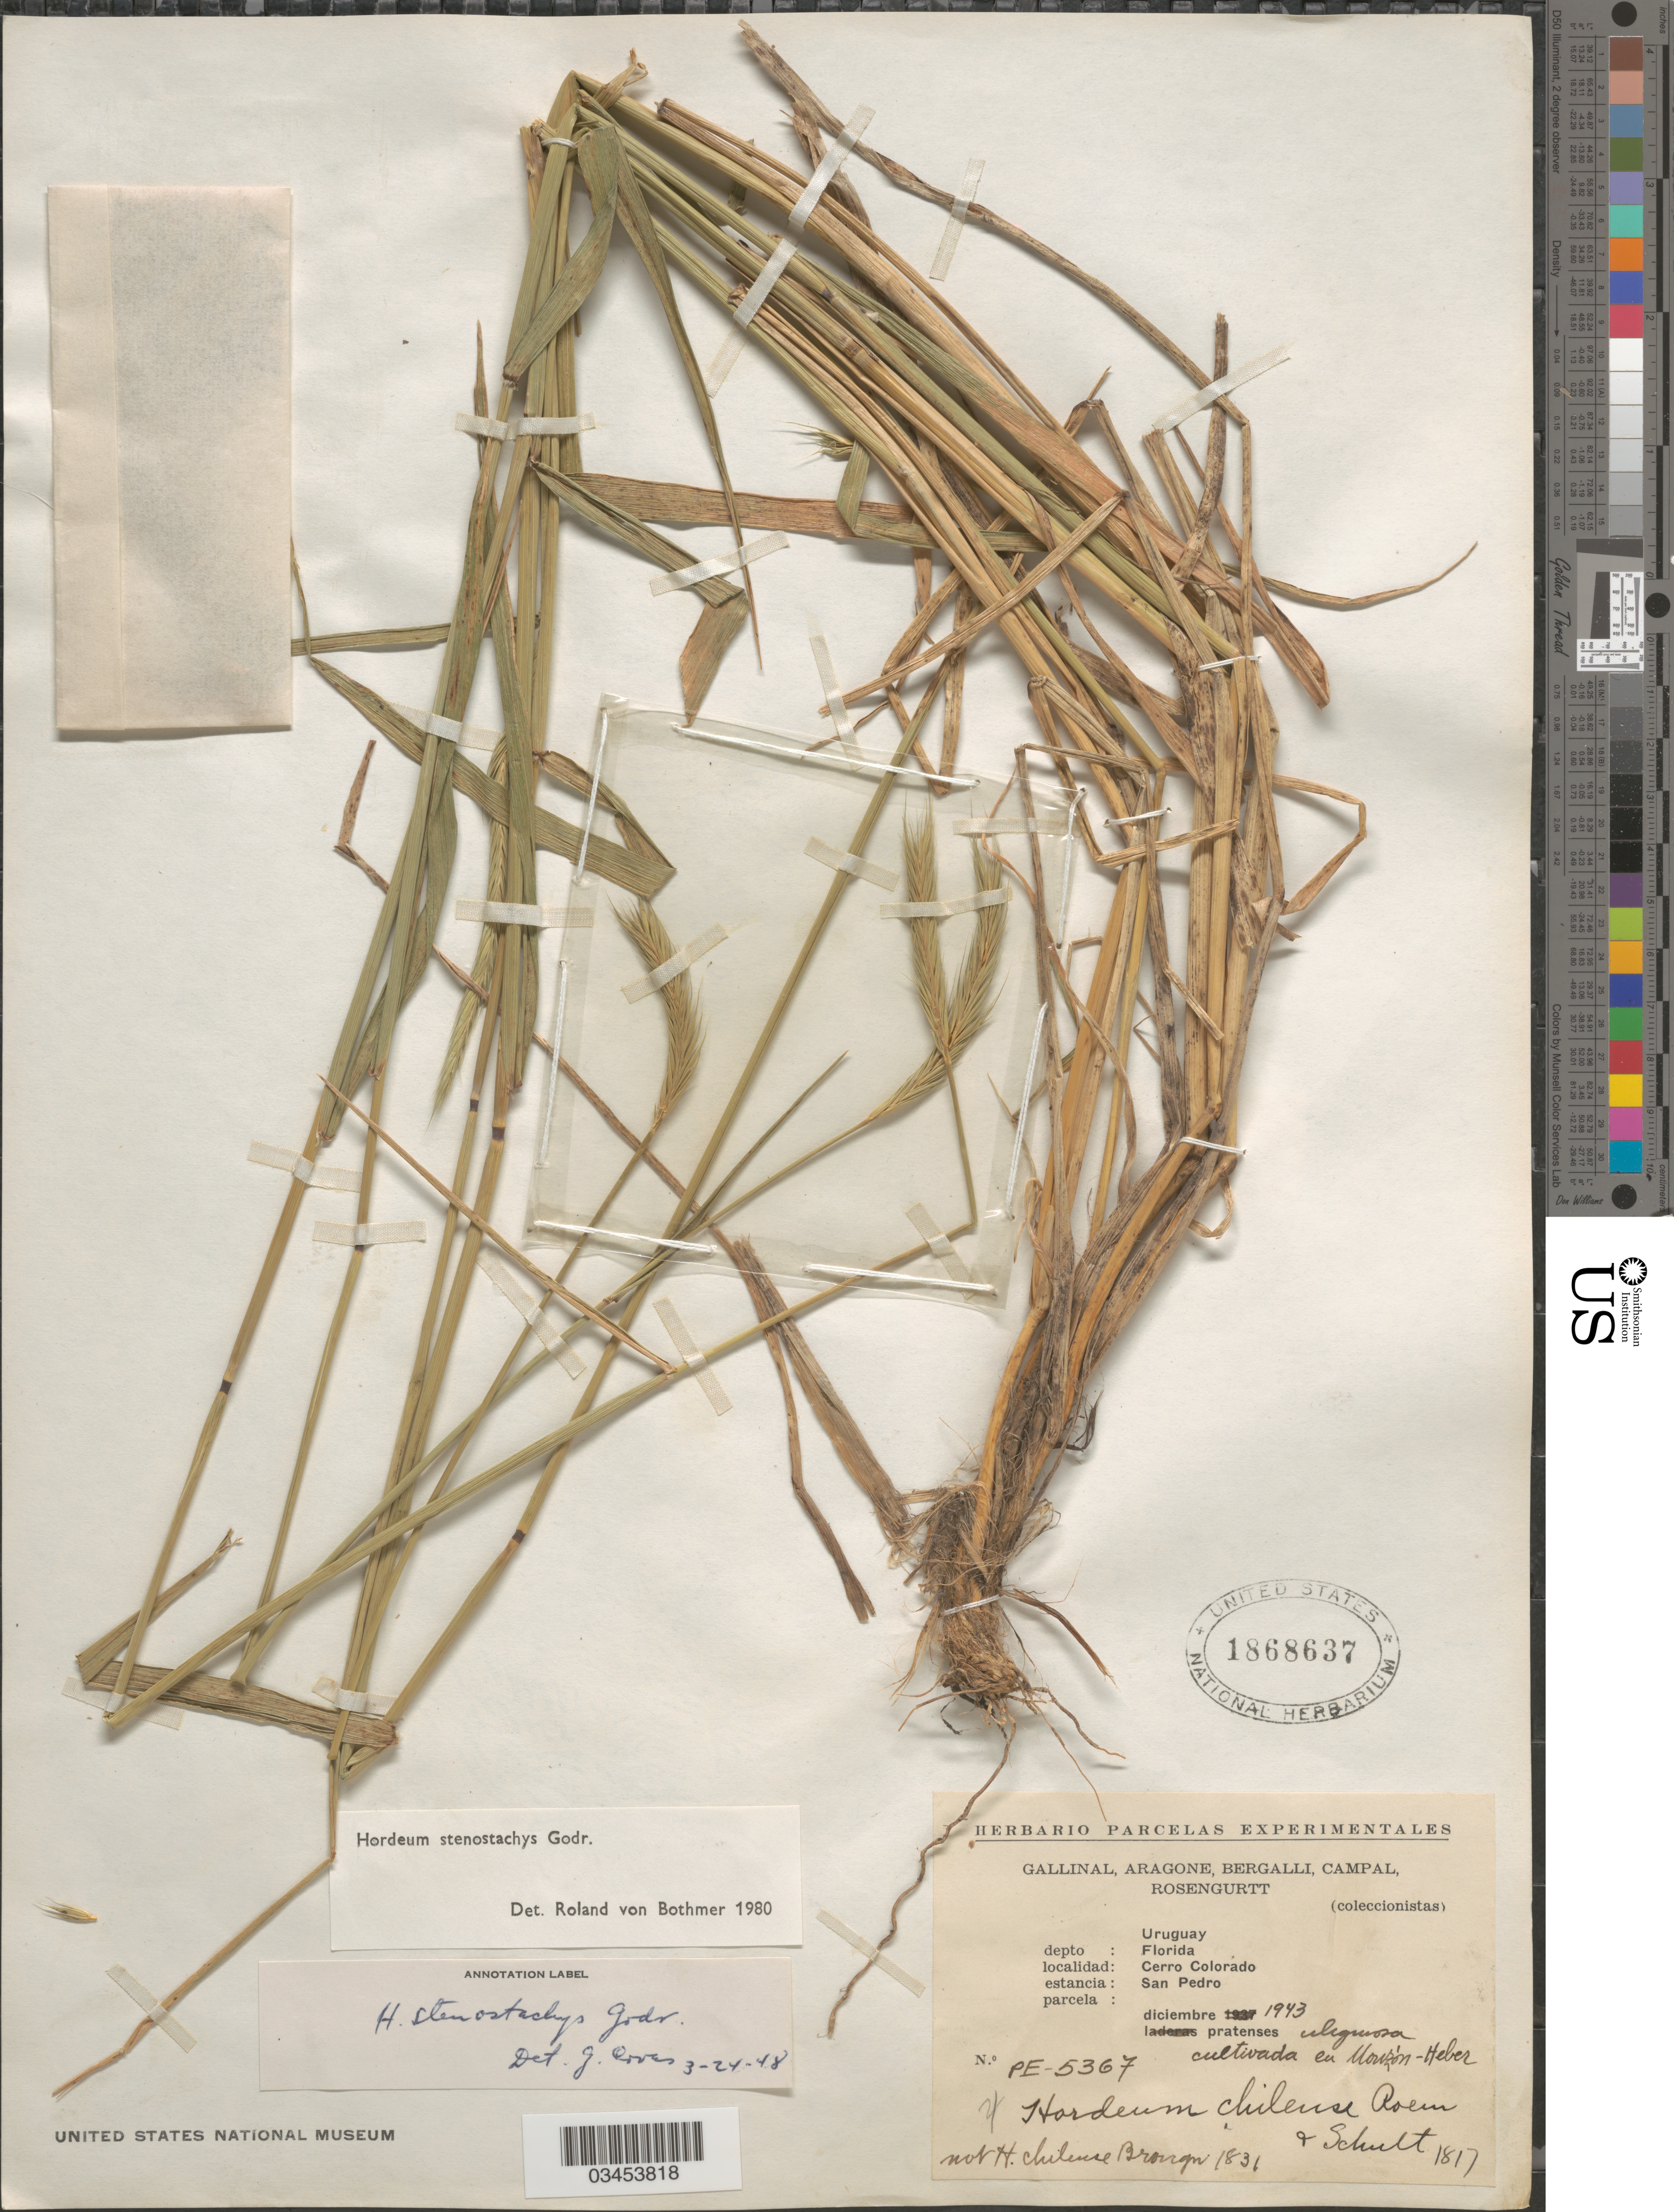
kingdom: Plantae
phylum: Tracheophyta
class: Liliopsida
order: Poales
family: Poaceae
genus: Hordeum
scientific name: Hordeum stenostachys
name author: Godr.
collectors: -. Gallinal, -- Aragone, -- Bergalli, -- Campal & Rosengurtt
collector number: PE-5367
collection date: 1943-12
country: Uruguay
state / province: Florida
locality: Depto: Florida. Cerro Colorado. estancia: San Pedro. Cultivada en Morizon-Heber.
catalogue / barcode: US 1868637